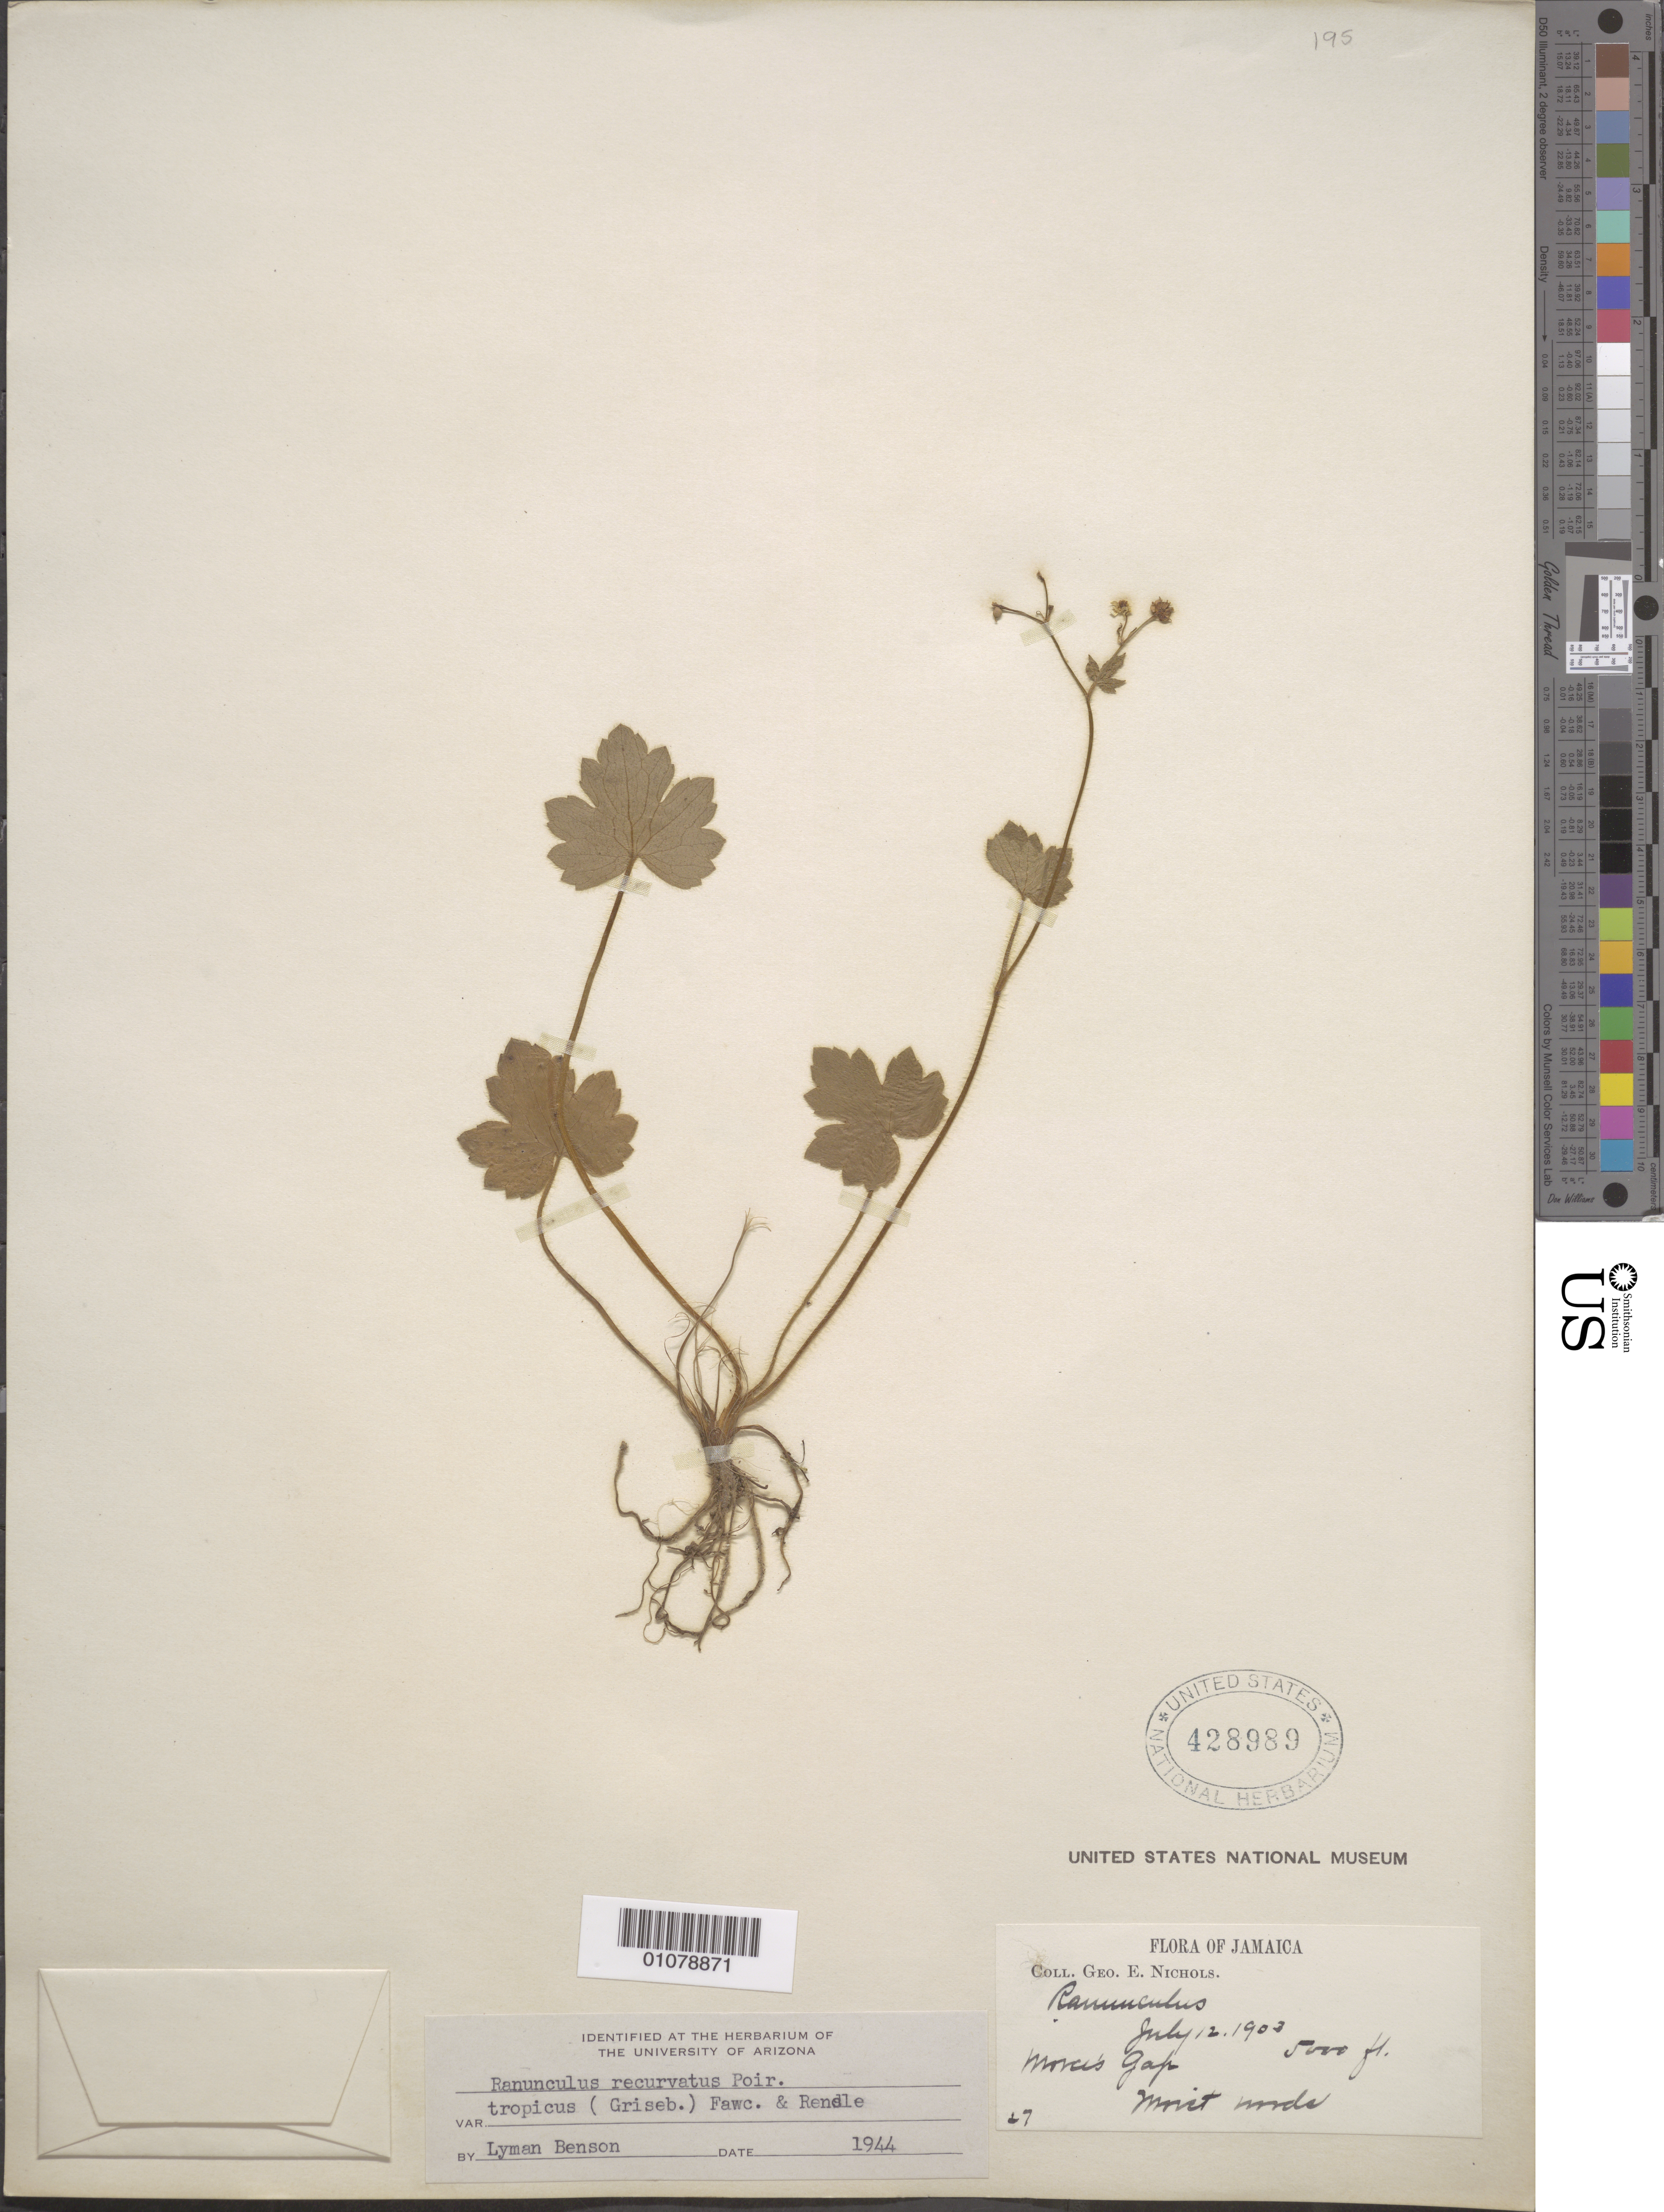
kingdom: Plantae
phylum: Tracheophyta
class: Magnoliopsida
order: Ranunculales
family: Ranunculaceae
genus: Ranunculus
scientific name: Ranunculus recurvatus var. tropicus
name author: (Griseb.) Fawc. & Rendle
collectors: G. E. Nichols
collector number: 27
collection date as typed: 12 Jul 1903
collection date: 1903-07-12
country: Jamaica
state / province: Portland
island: Jamaica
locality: Morcis (sp, Morces?) Gap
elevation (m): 1524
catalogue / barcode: US 428989